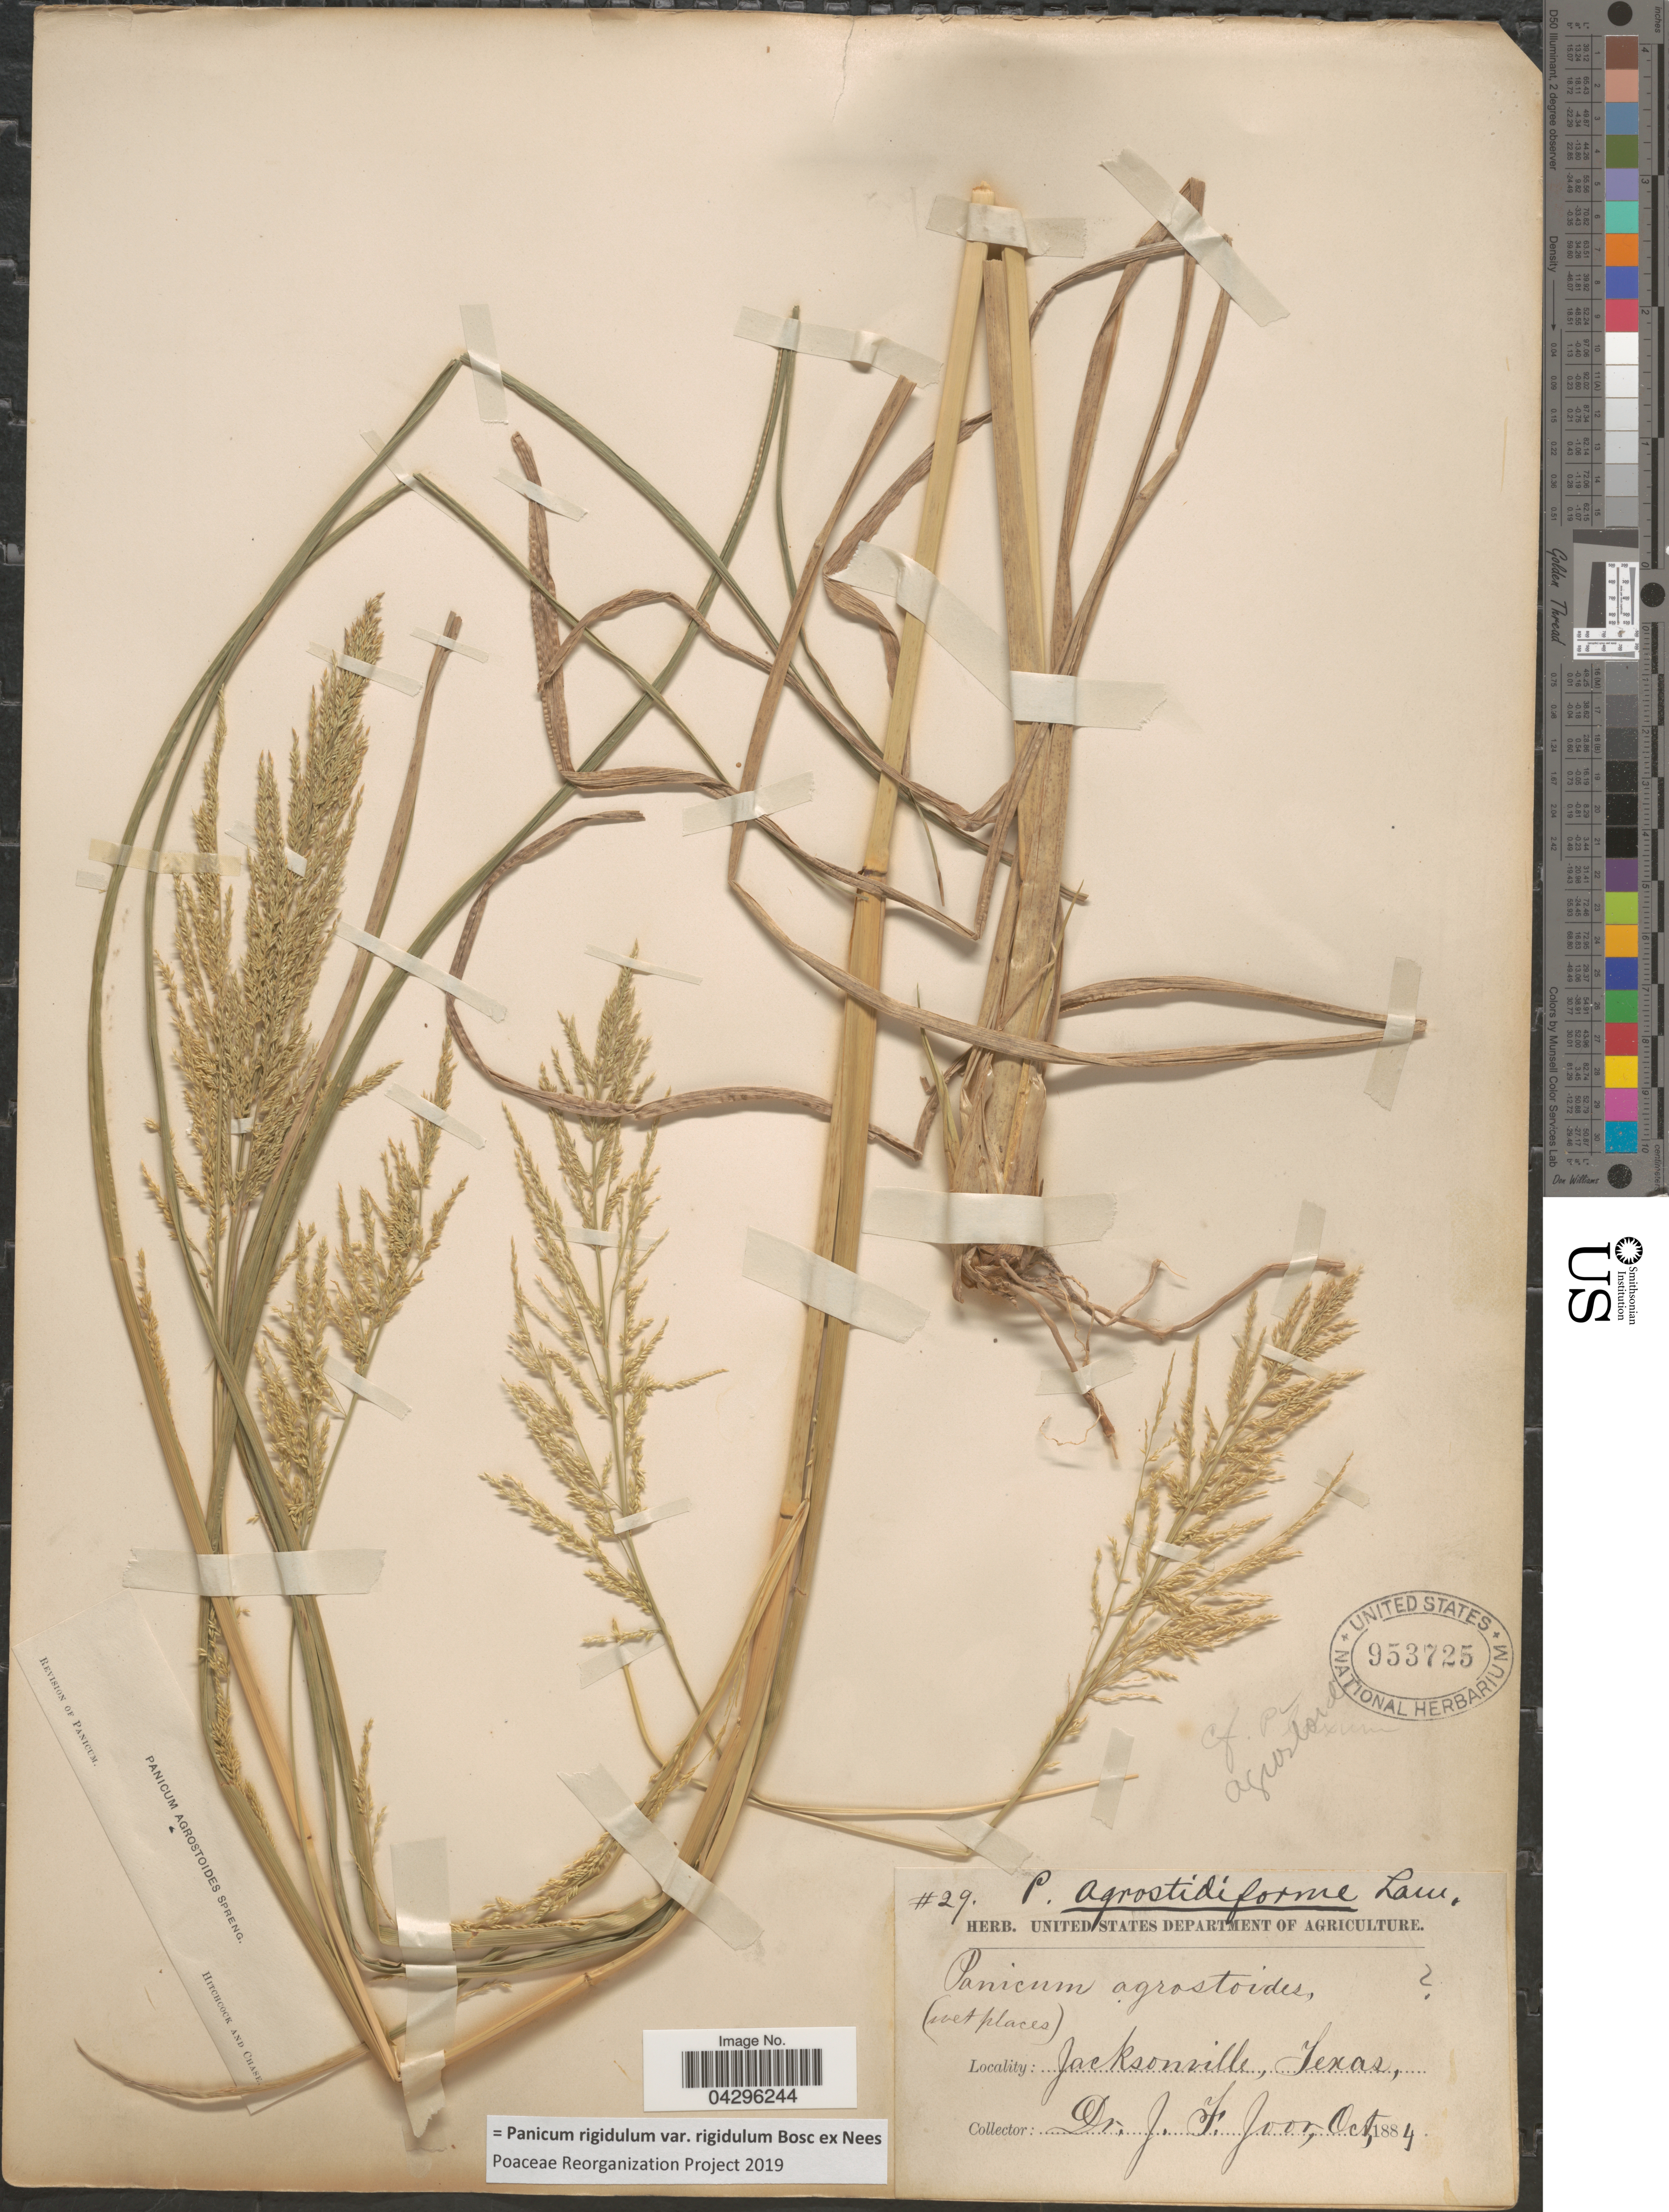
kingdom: Plantae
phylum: Tracheophyta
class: Liliopsida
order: Poales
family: Poaceae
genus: Panicum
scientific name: Panicum rigidulum var. rigidulum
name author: Bosc ex Nees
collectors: J. F. Joor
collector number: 29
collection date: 1884-10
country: United States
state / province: Texas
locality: Jacksonville.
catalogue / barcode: US 953725